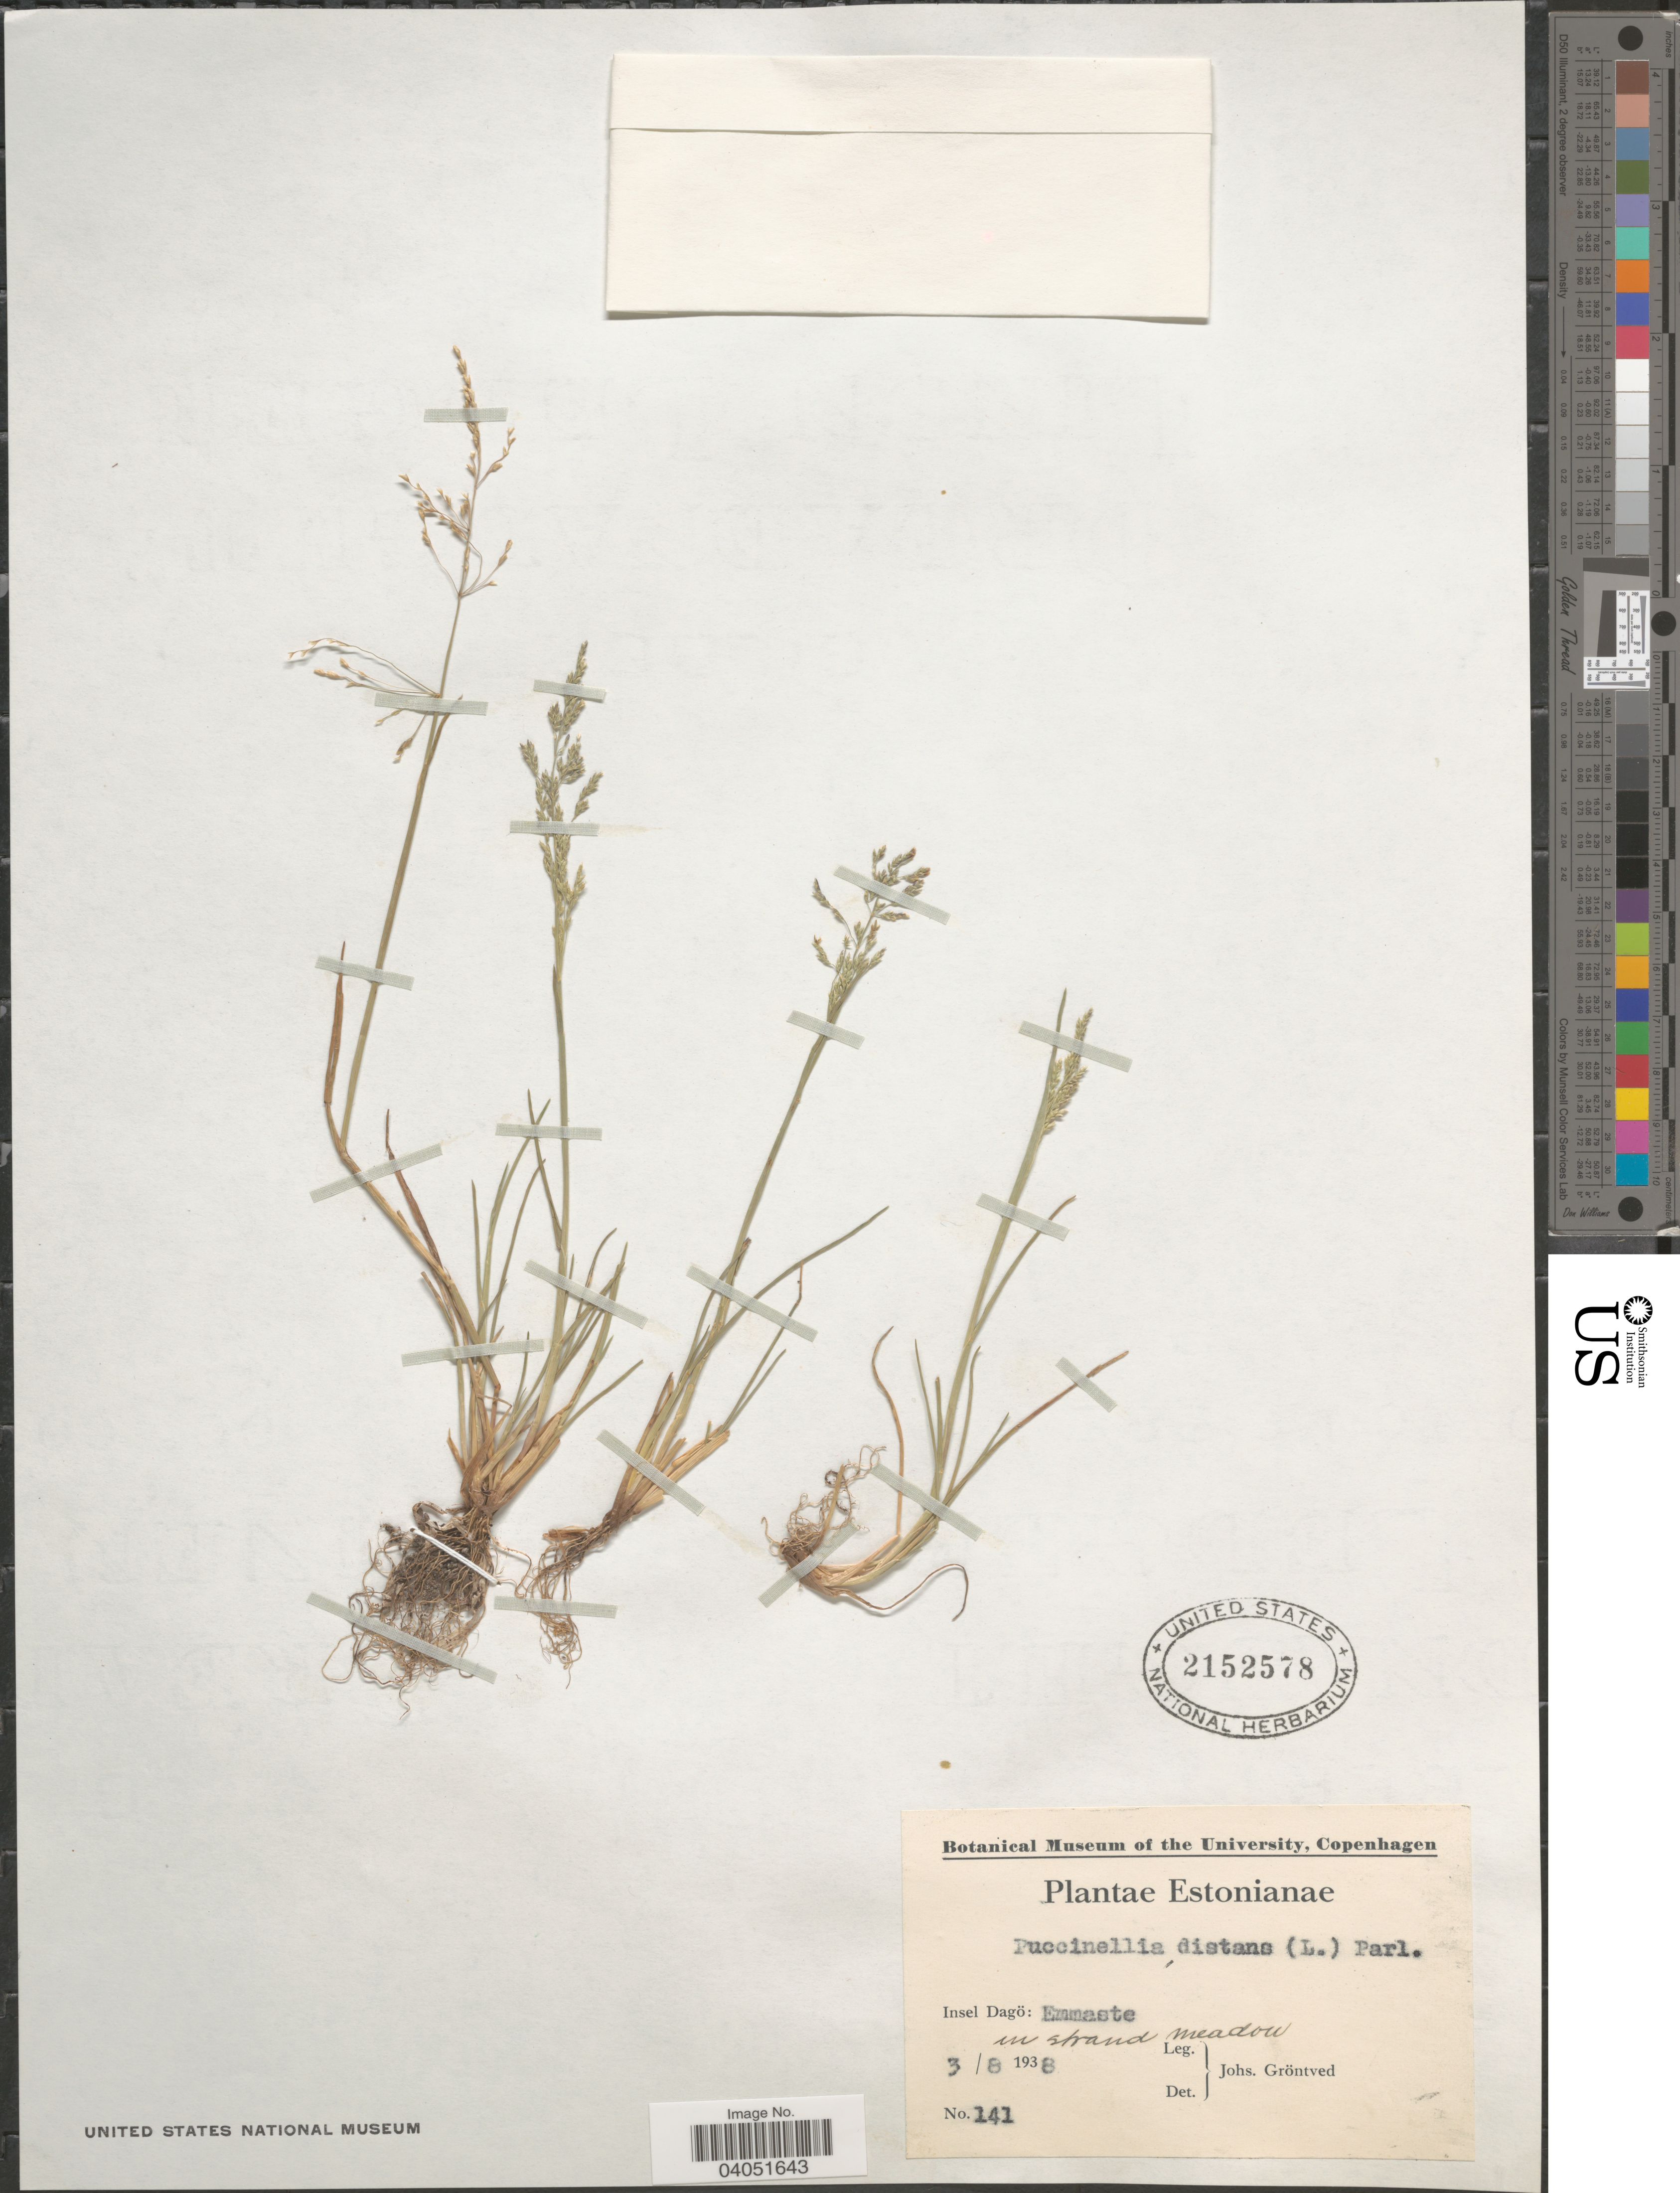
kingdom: Plantae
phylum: Tracheophyta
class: Liliopsida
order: Poales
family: Poaceae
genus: Puccinellia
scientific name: Puccinellia distans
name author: (Jacq.) Parl.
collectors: J. Gröntved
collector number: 141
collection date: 1938-08-03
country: Estonia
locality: Estonianae. Insel Dagö: Emmaste in strand meadow.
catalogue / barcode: US 2152578